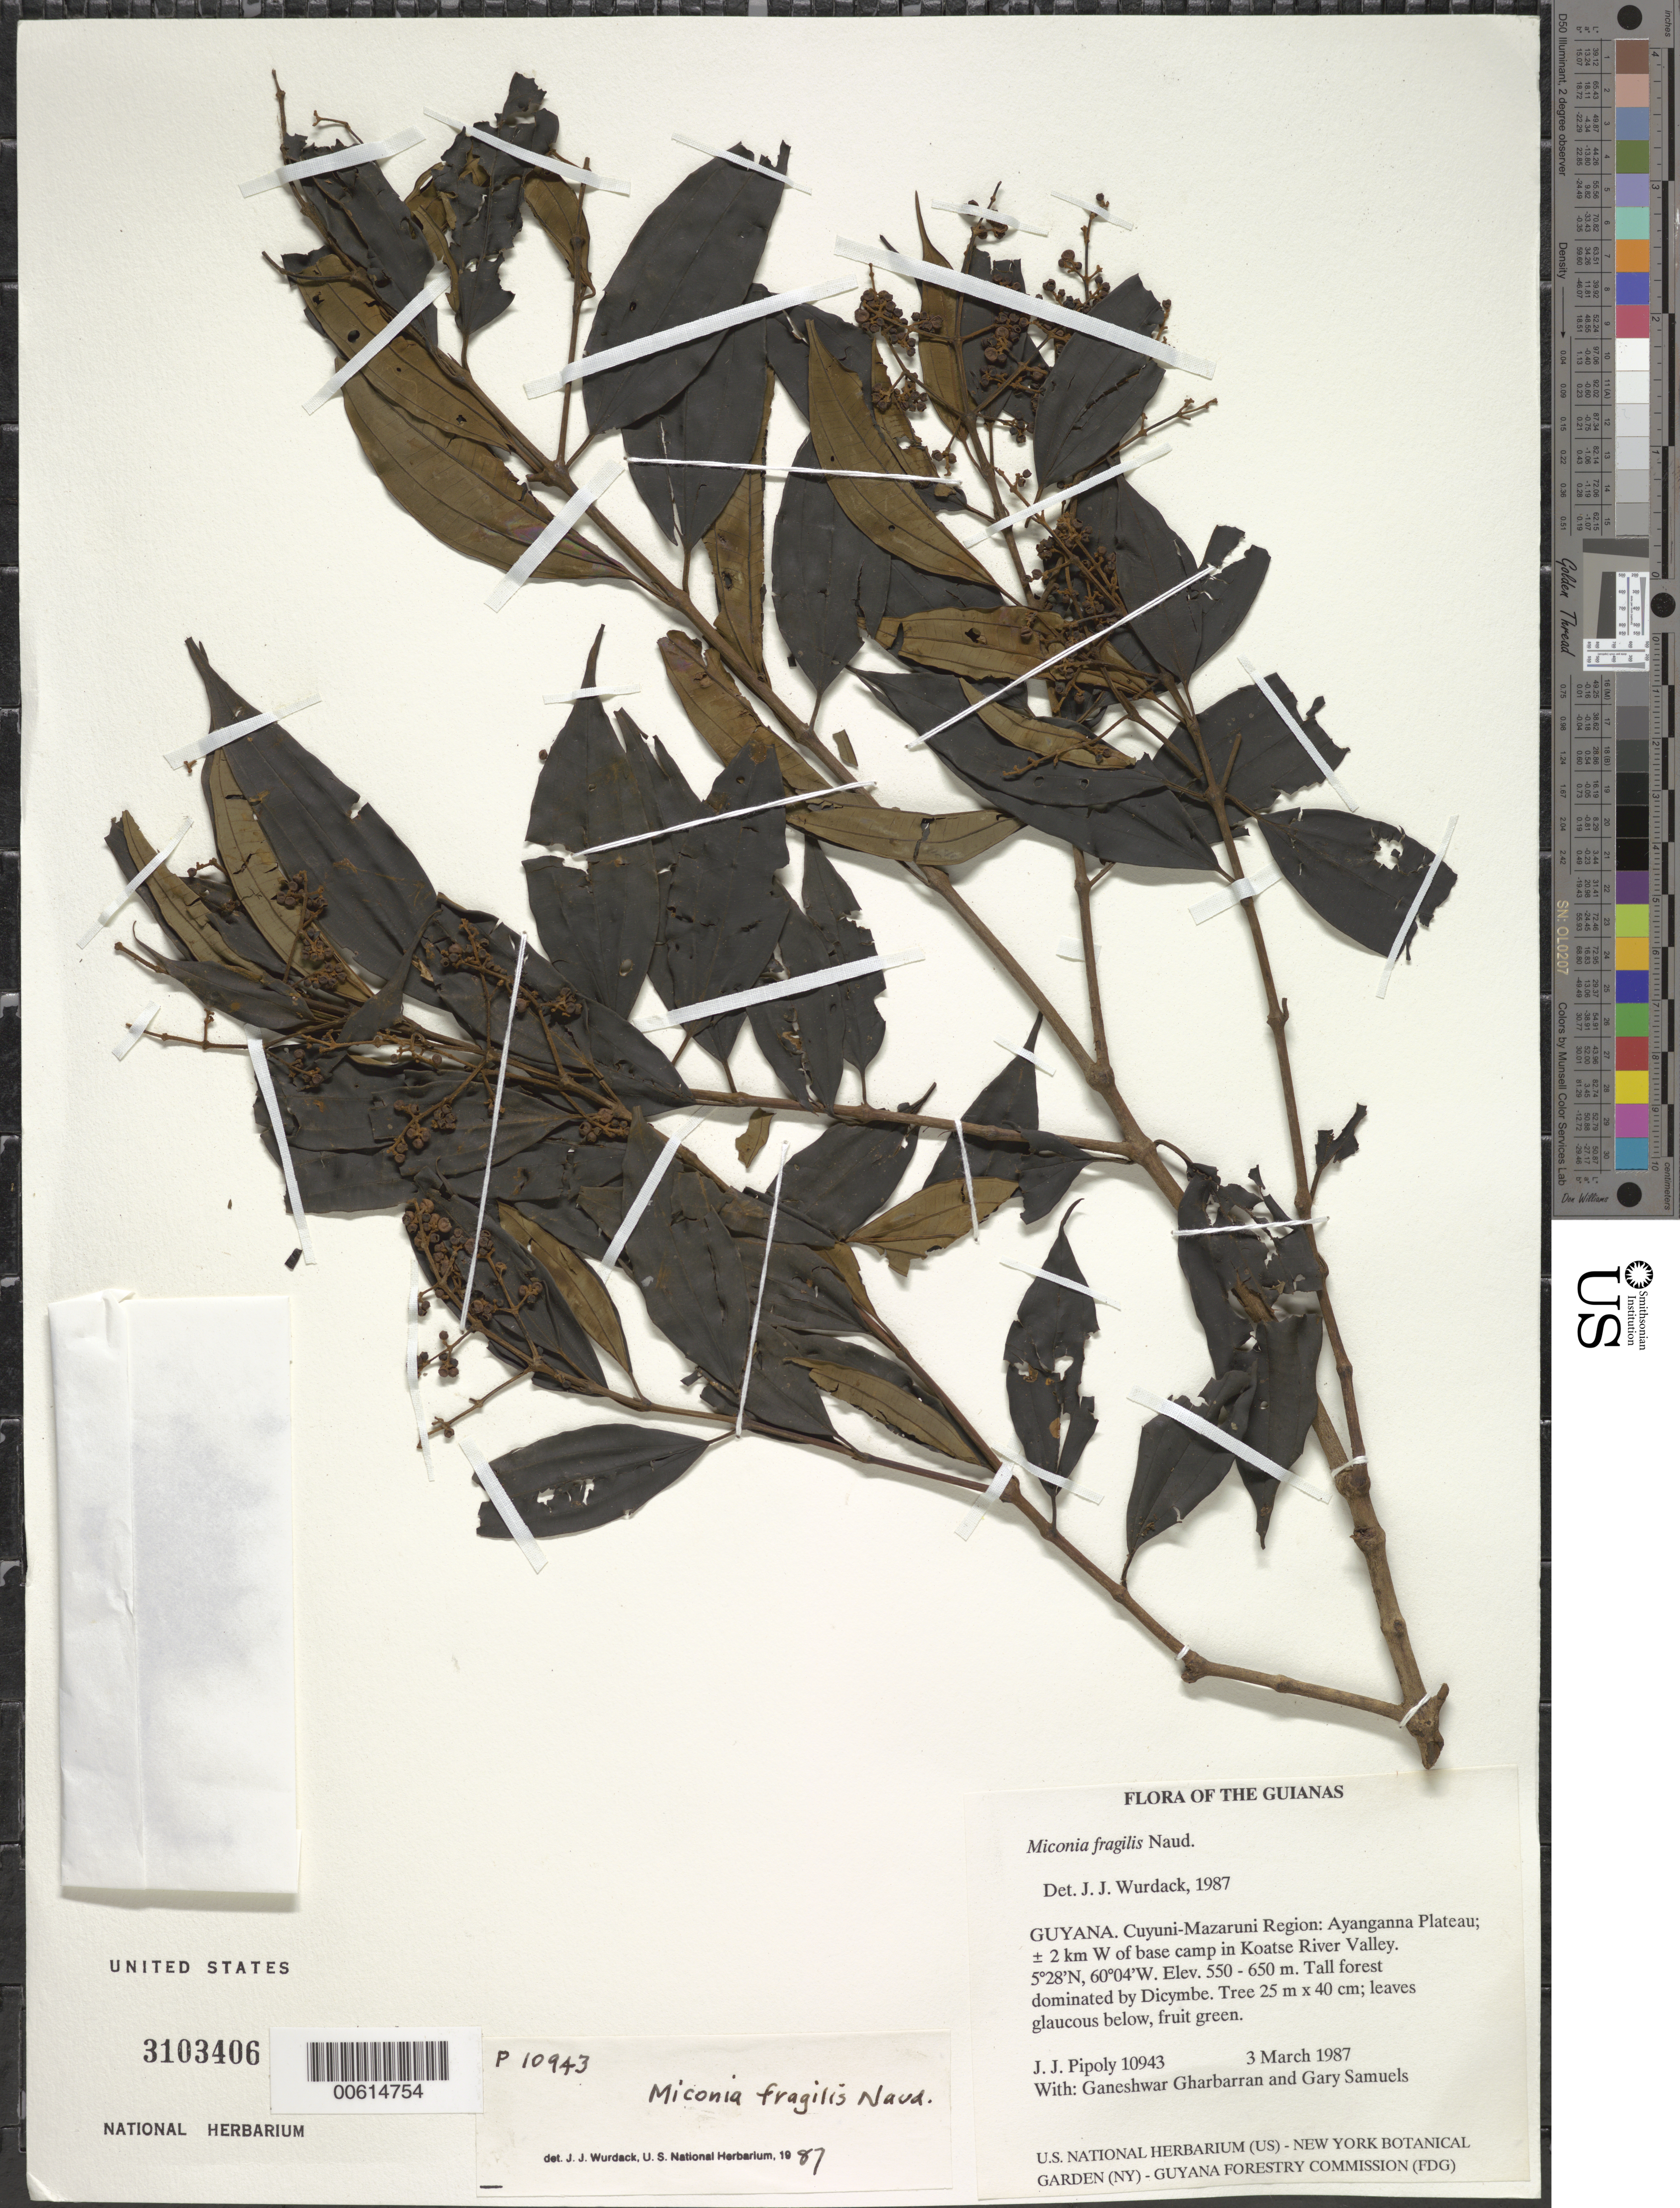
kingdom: Plantae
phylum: Tracheophyta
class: Magnoliopsida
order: Myrtales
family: Melastomataceae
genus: Miconia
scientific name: Miconia fragilis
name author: Naudin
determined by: Wurdack, John J., (US), US (UNITED STATES)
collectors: J. J. Pipoly, G. Gharbarran & G. Samuels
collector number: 10943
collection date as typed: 3 March 1987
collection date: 1987-03-03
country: Guyana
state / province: Cuyuni-Mazaruni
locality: Ayanganna Plateau; ± 2 km W of base camp in Koatse River Valley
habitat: Tall forest dominated by Dicymbe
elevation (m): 550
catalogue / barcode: US 3103406